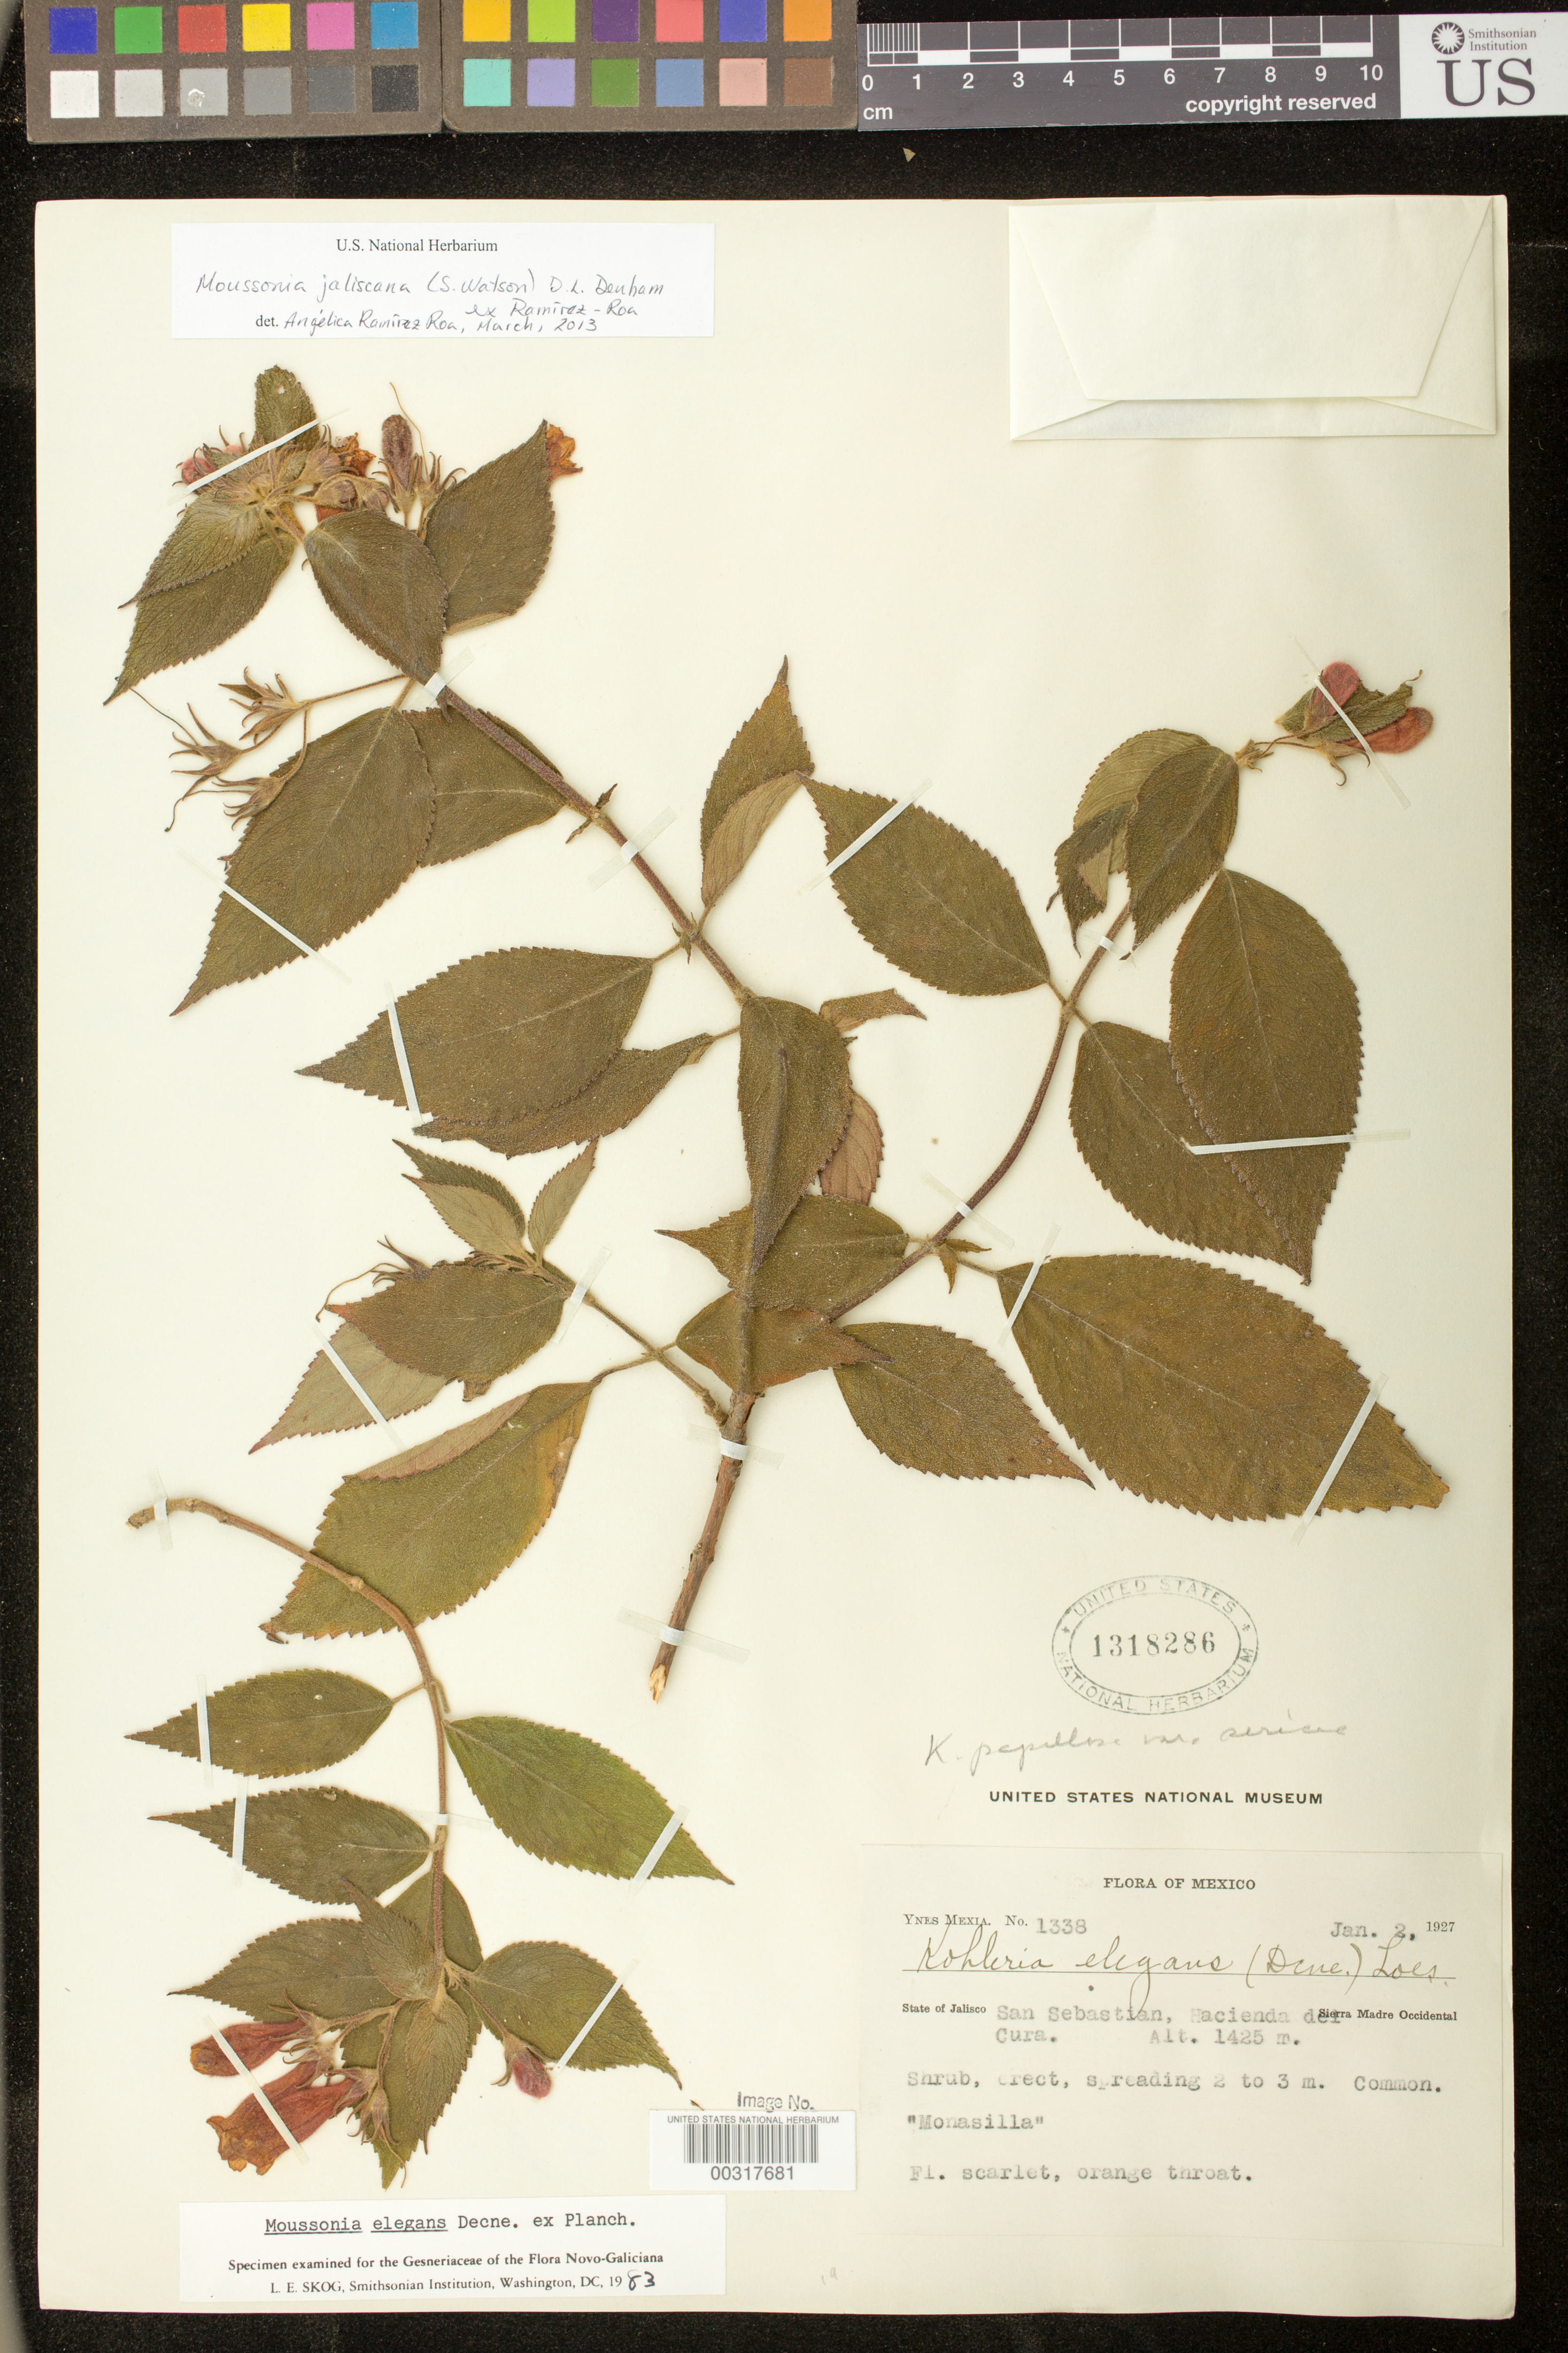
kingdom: Plantae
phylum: Tracheophyta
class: Magnoliopsida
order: Lamiales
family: Gesneriaceae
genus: Moussonia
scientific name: Moussonia jaliscana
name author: (S. Watson) D.L. Denham ex Ram.-Roa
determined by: Ramírez-Roa, A.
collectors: Y. Mexia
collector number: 1338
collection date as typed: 02 Jan 1927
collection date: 1927-01-02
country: Mexico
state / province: Jalisco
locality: Sierra Madre Occidental, San Sebastian, Hacienda del Cura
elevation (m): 1425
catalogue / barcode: US 1318286